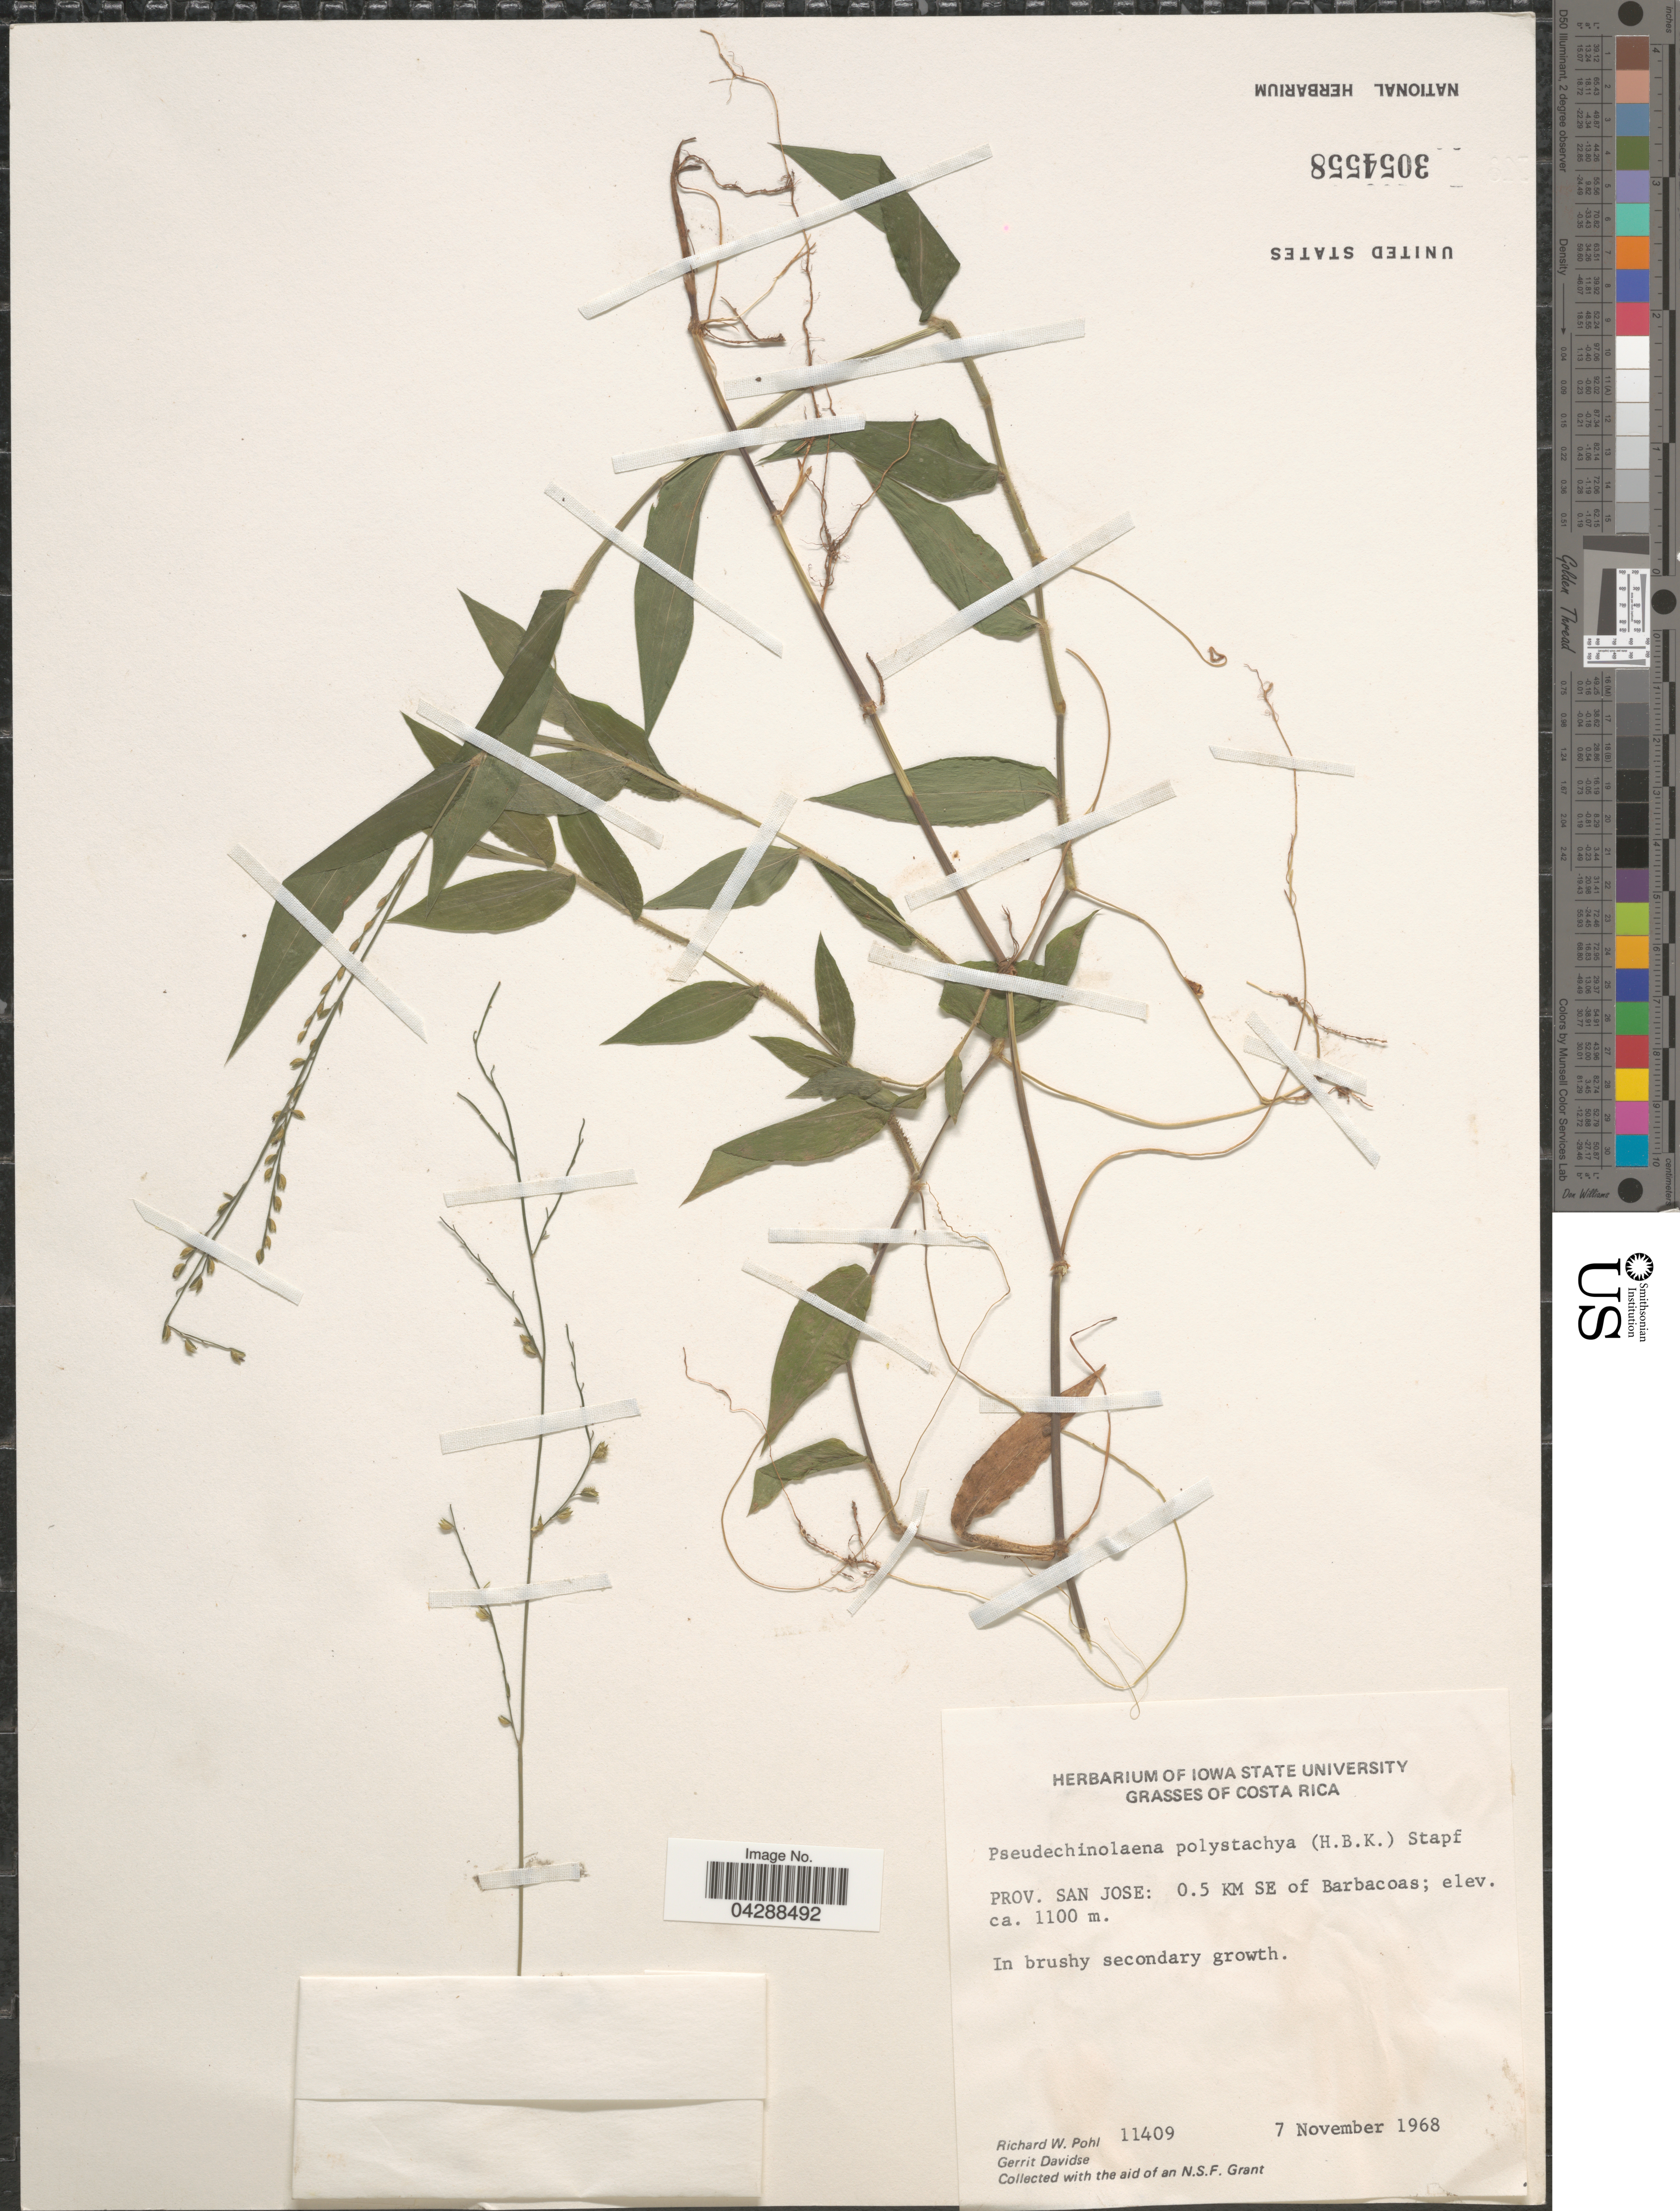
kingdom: Plantae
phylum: Tracheophyta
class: Liliopsida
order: Poales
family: Poaceae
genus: Pseudechinolaena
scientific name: Pseudechinolaena polystachya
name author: (Kunth) Stapf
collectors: R. W. Pohl & G. Davidse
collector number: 11409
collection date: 1968-11-07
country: Costa Rica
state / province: San José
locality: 0.5 KM SE of Barbacoas. In brushy secondary growth.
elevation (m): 1100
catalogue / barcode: US 3054558